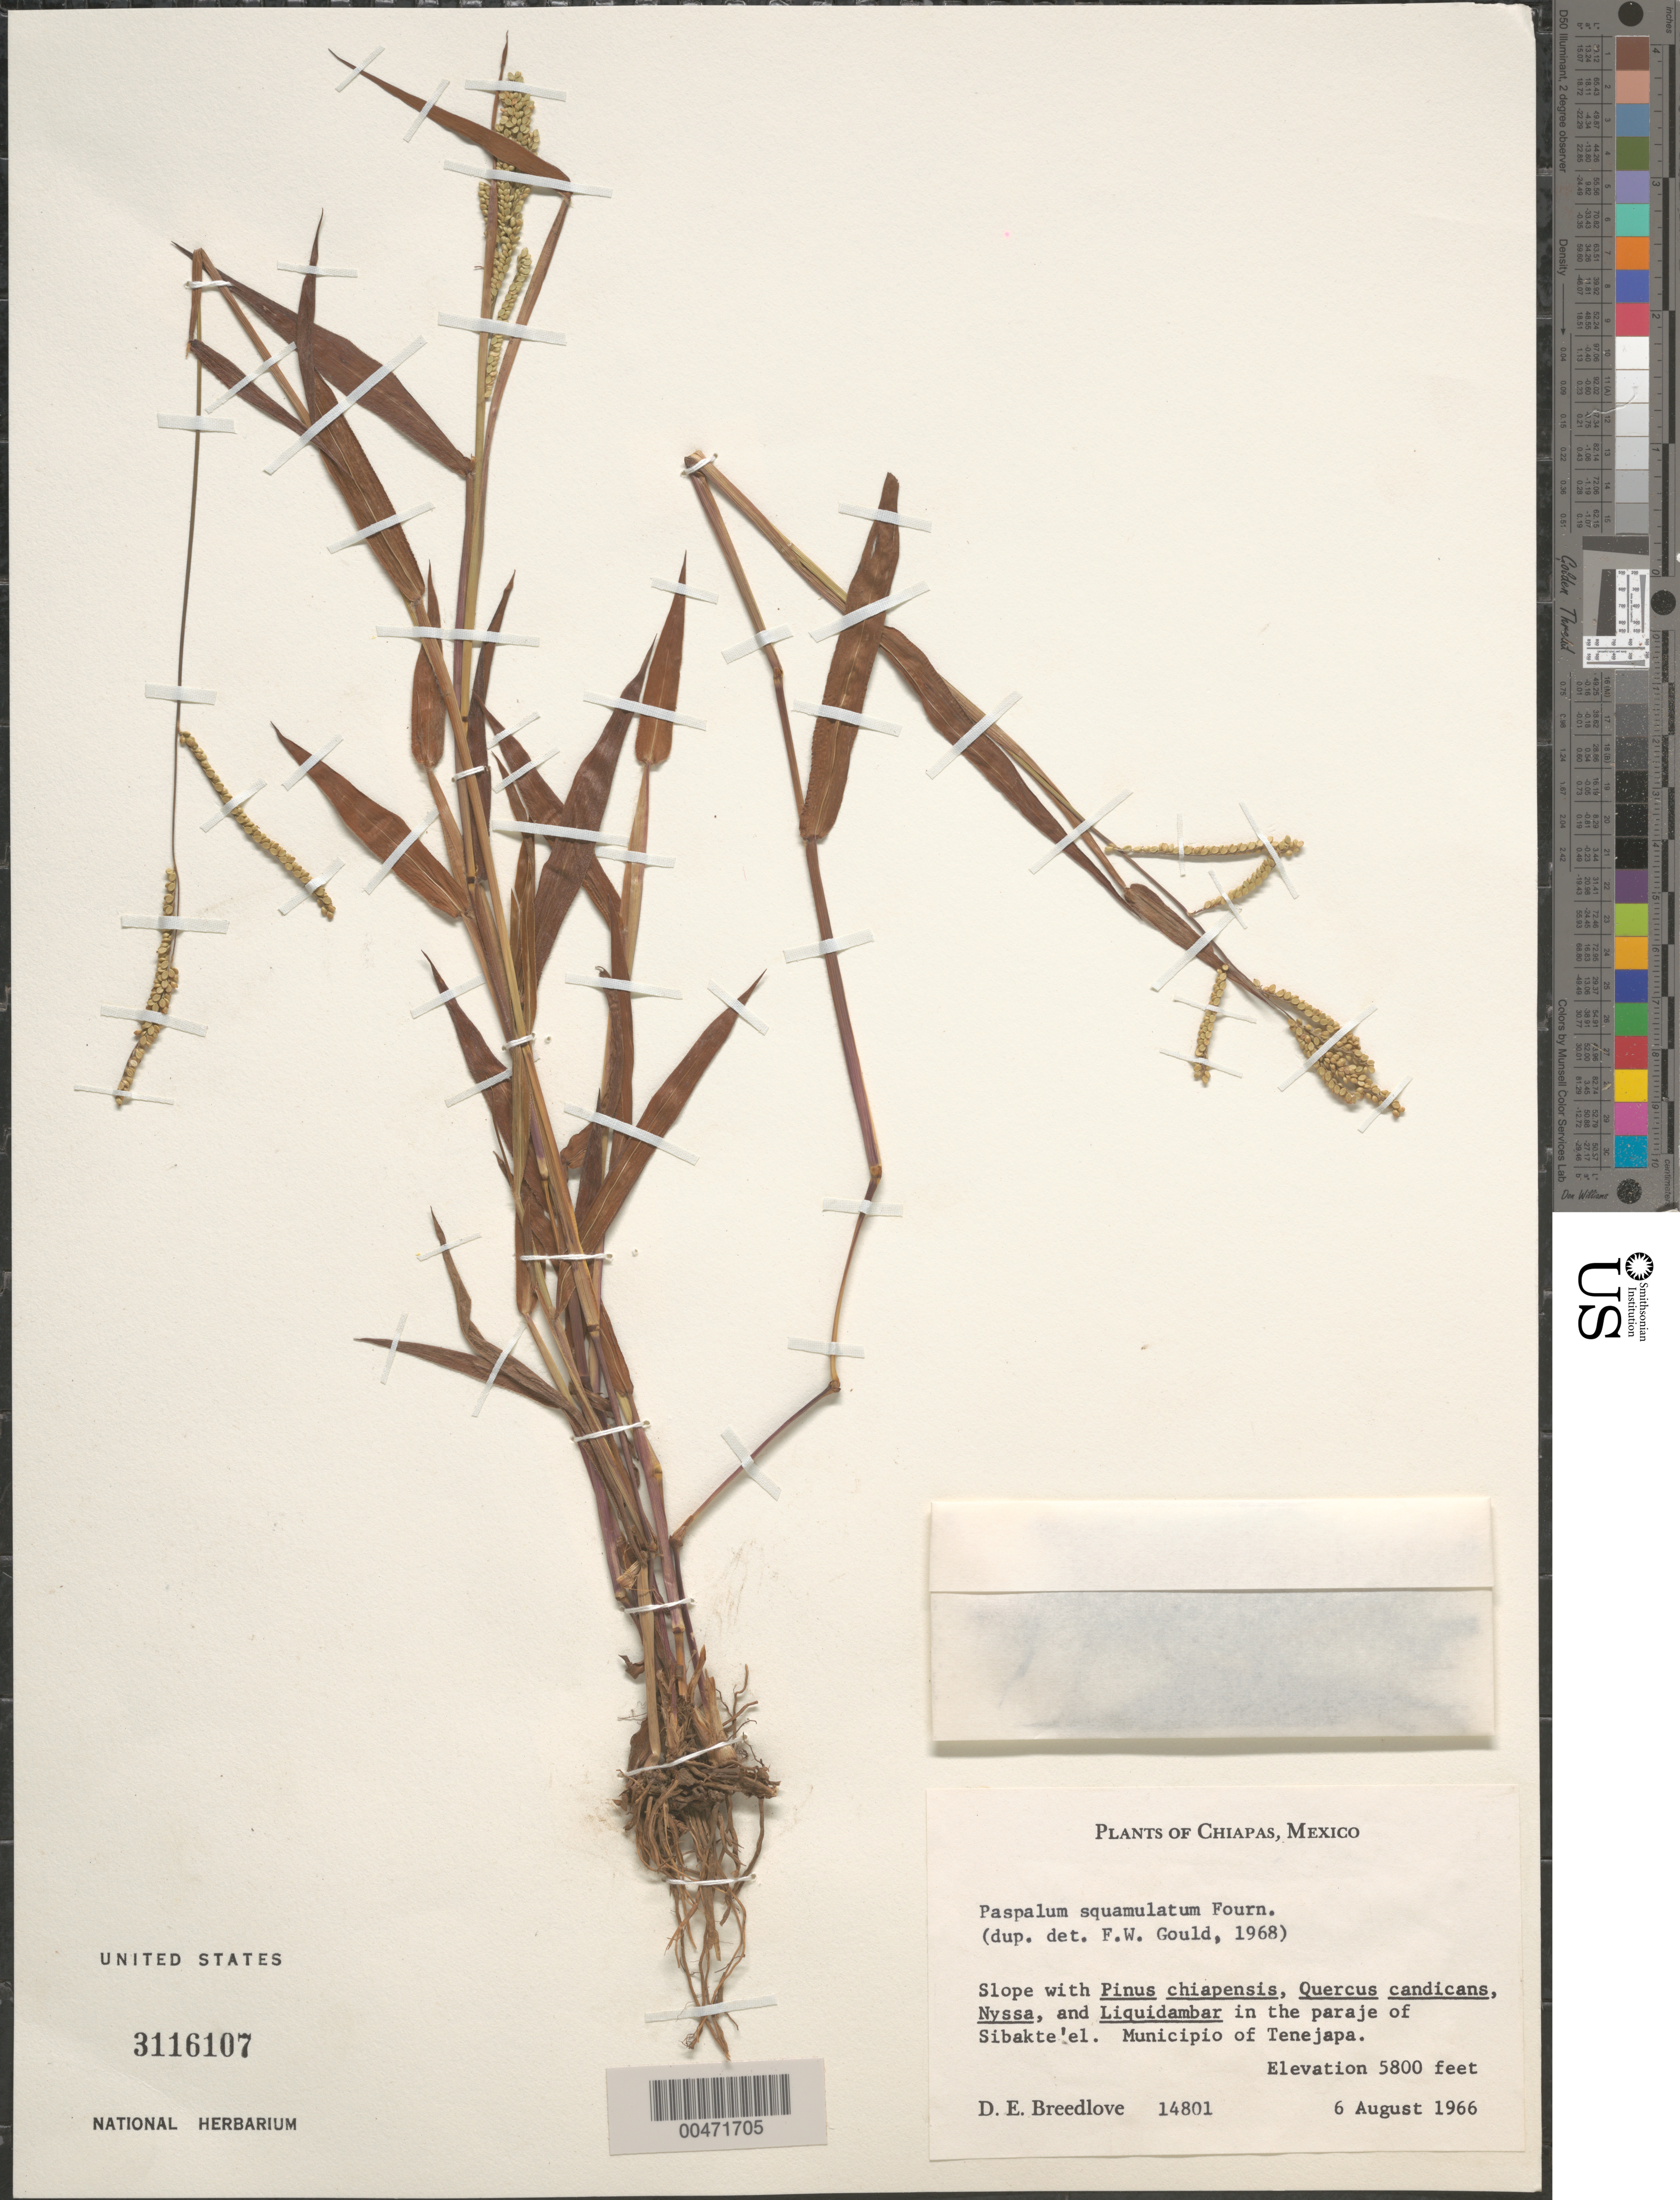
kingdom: Plantae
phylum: Tracheophyta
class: Liliopsida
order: Poales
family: Poaceae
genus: Paspalum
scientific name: Paspalum squamulatum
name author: E. Fourn.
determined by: Gould, F. W.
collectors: D. E. Breedlove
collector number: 14801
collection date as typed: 6 Aug 1966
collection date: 1966-08-06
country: Mexico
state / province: Chiapas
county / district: Tenejapa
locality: In the paraje of Sibakte'el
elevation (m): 1768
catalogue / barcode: US 3116107